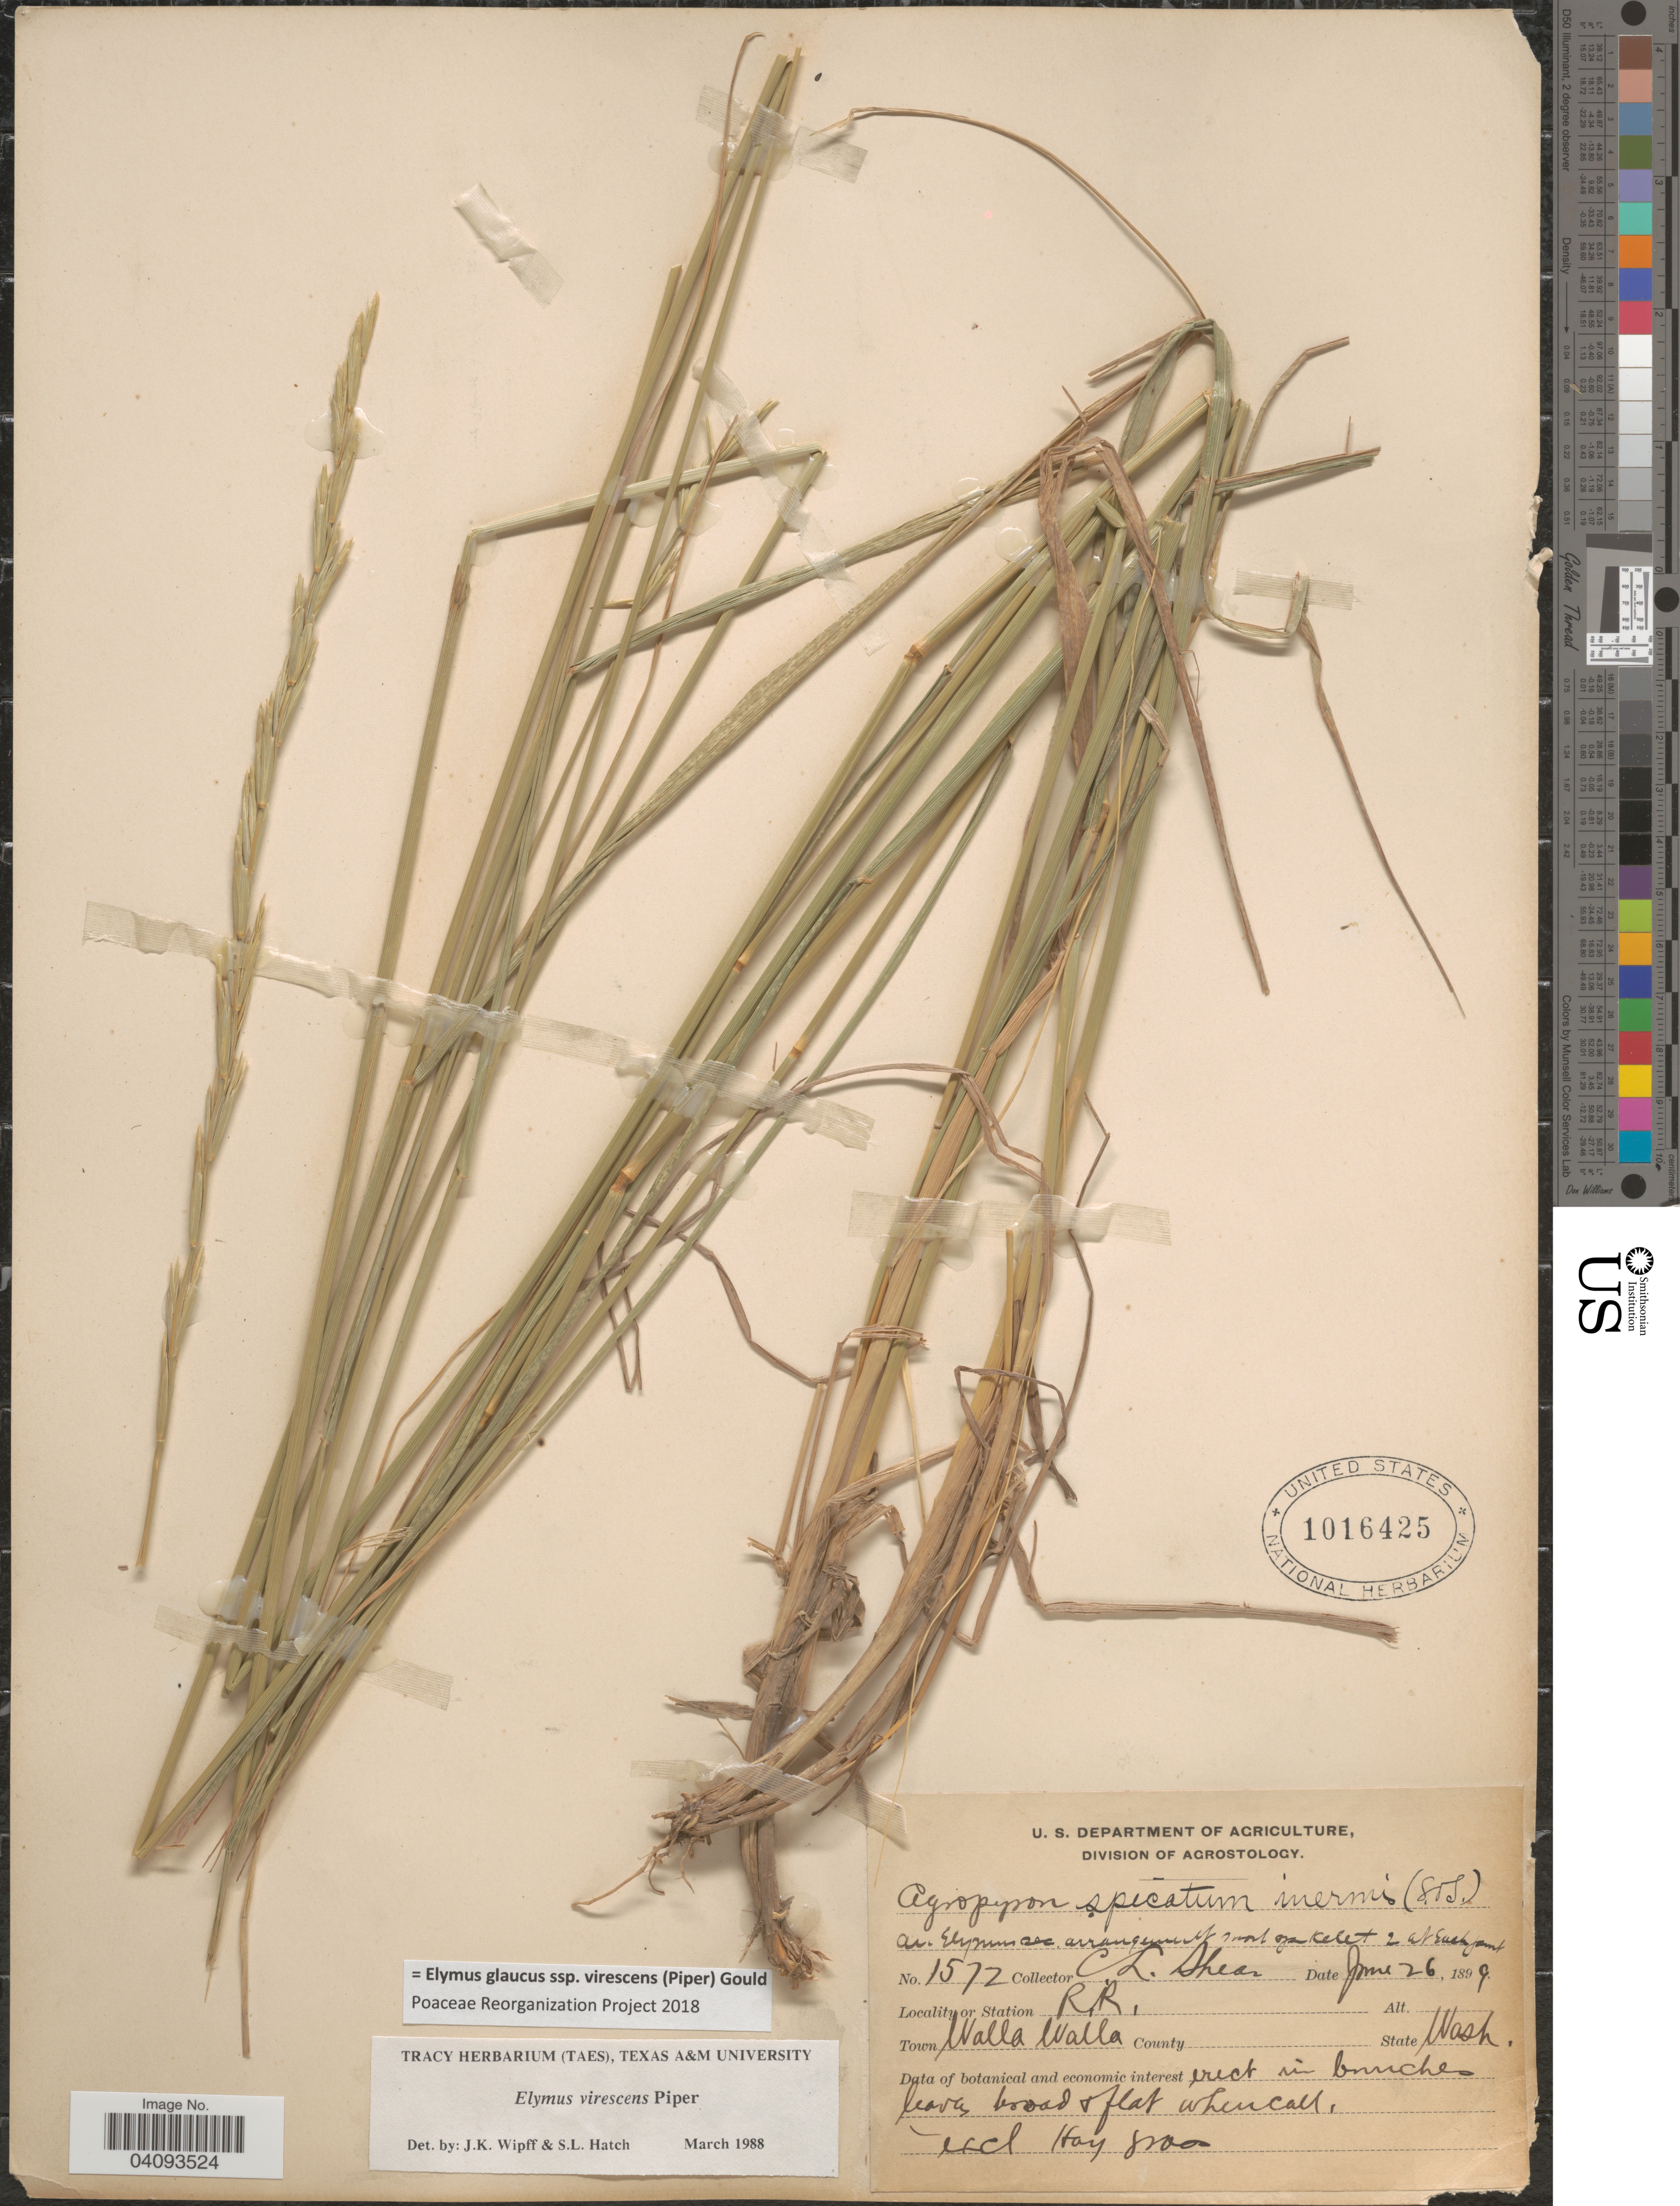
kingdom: Plantae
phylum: Tracheophyta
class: Liliopsida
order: Poales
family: Poaceae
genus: Elymus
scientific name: Elymus glaucus subsp. virescens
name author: (Piper) Gould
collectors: C. L. Shear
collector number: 1572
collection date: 1899-06-26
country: United States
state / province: Washington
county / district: Walla Walla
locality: R.R. Town Walla Walla.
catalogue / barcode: US 1016425